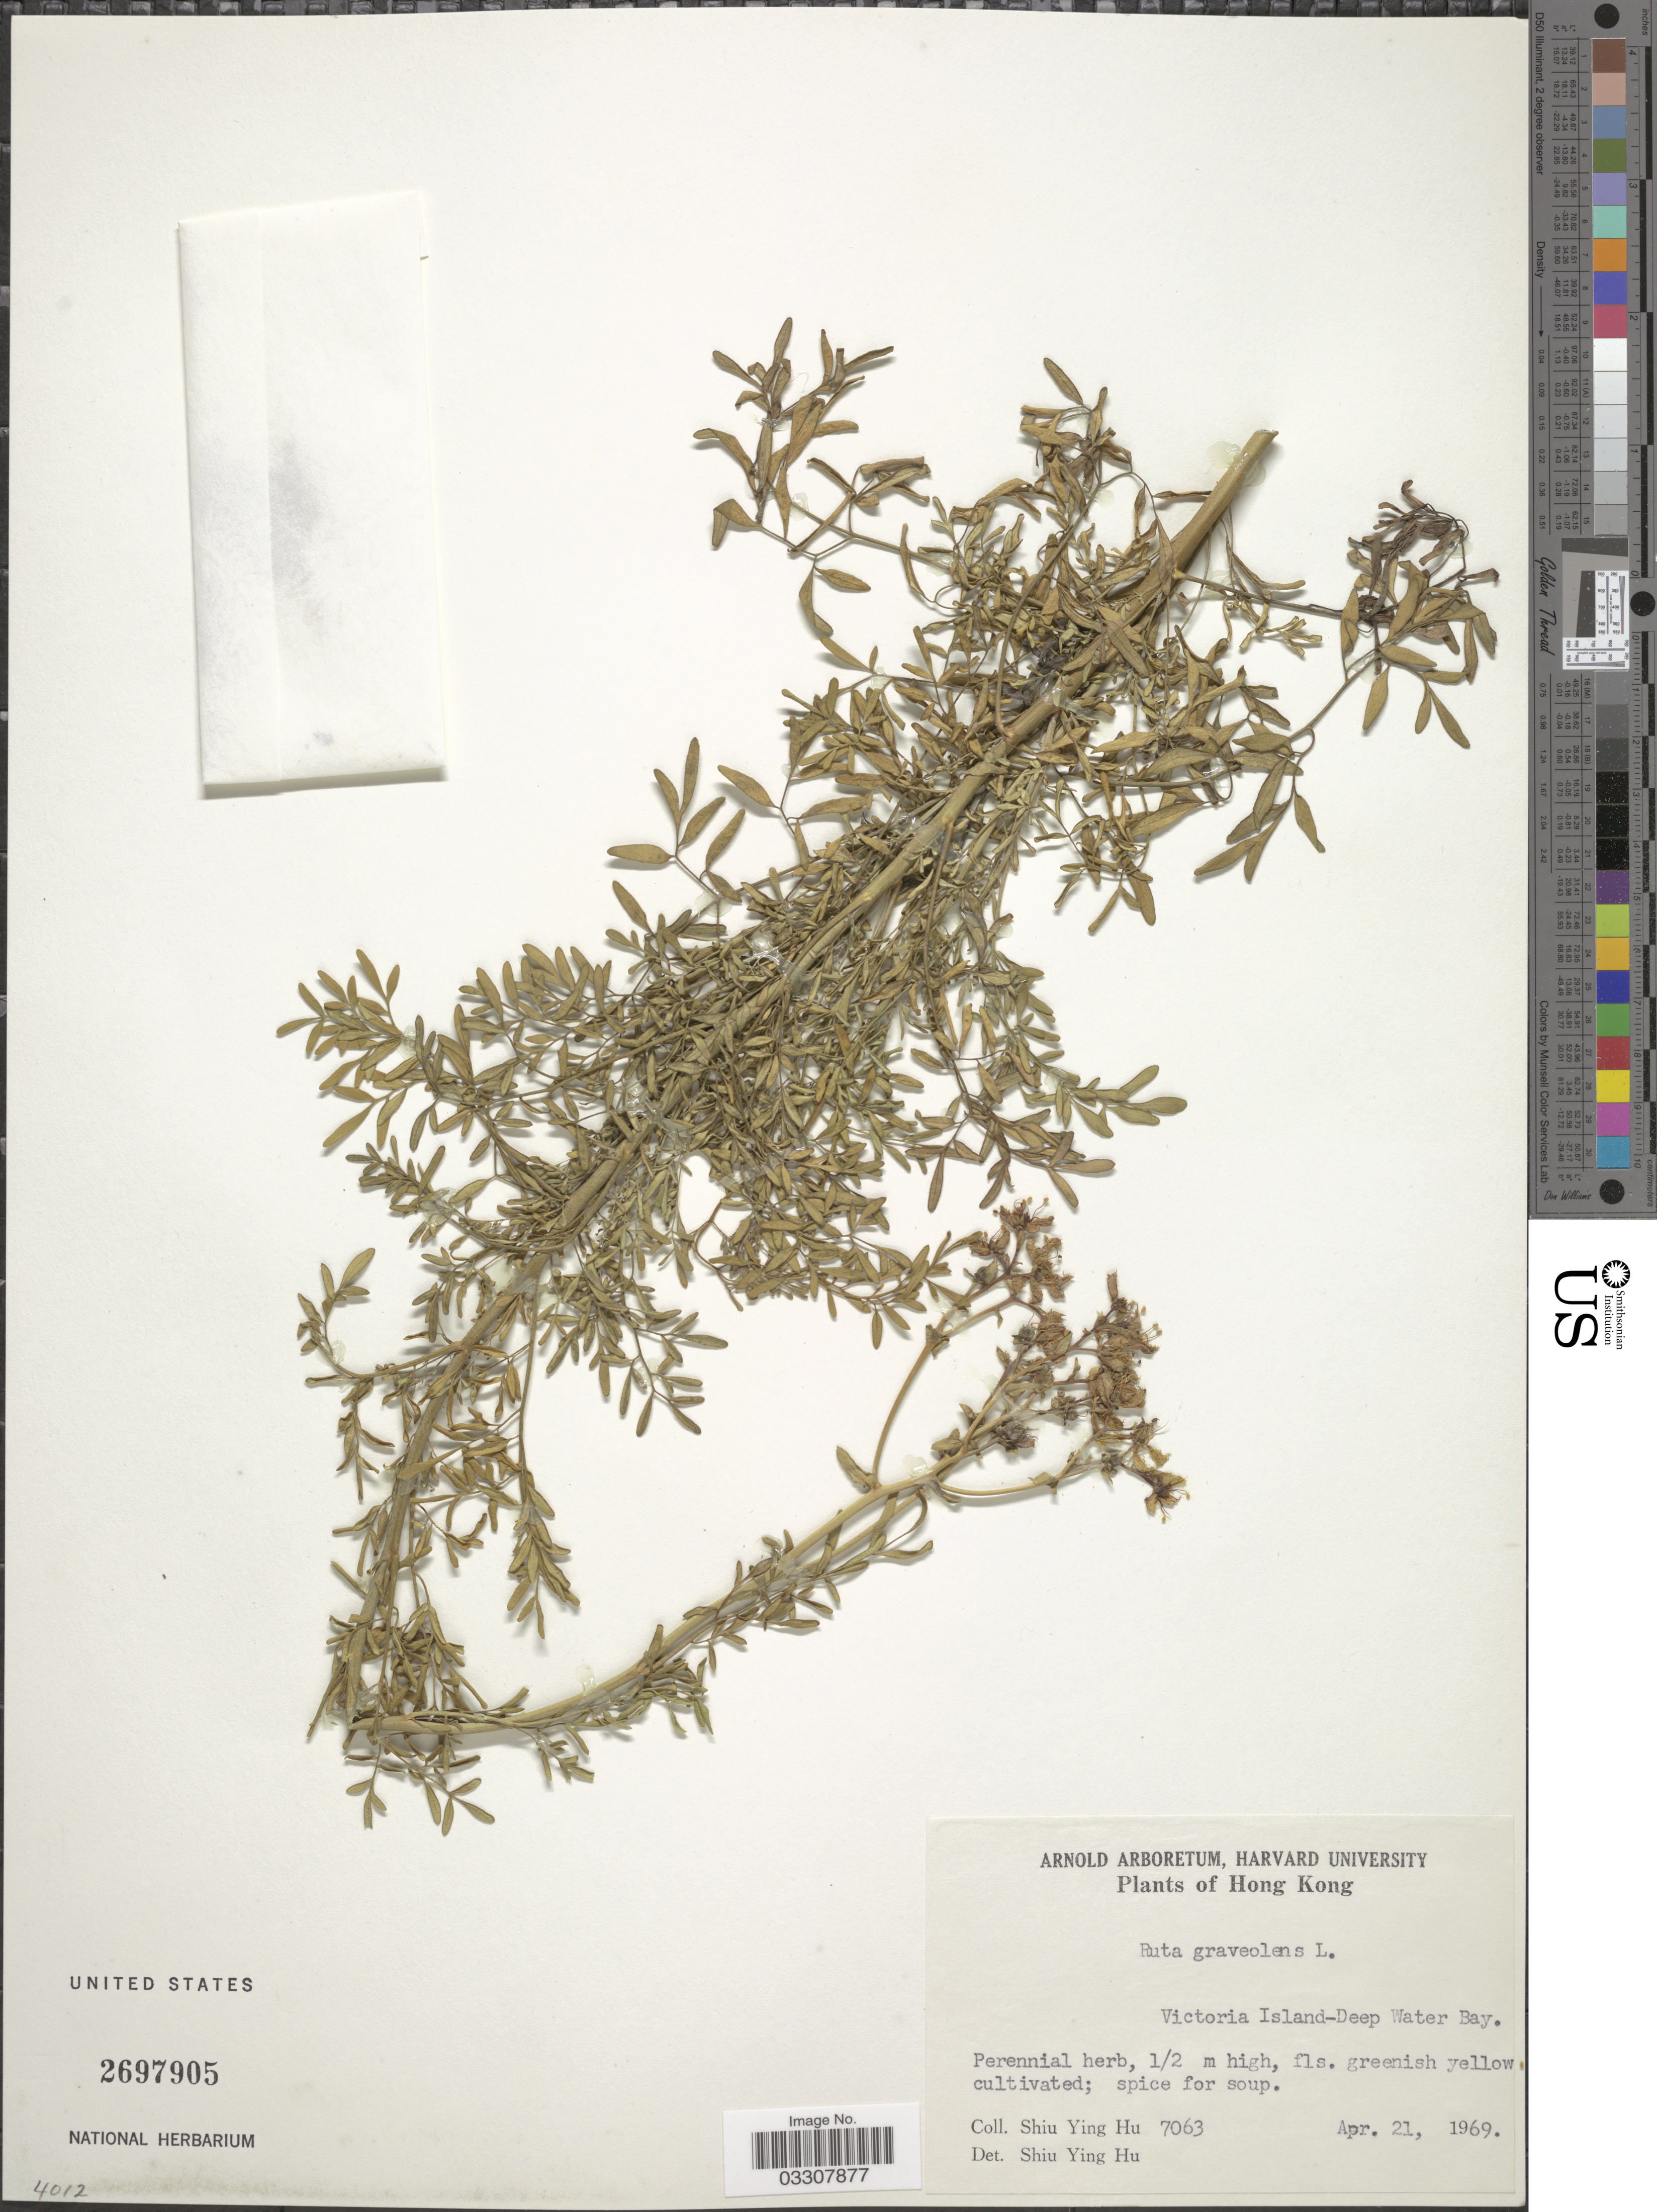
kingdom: Plantae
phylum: Tracheophyta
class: Magnoliopsida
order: Sapindales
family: Rutaceae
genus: Ruta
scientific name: Ruta chalepensis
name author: L.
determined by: Strong, Mark T., (BOT), Smithsonian Institution - National Museum of Natural History (UNITED STATES)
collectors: S. Y. Hu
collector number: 7063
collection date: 1969-04-21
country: China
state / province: Hong Kong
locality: Victoria Island-Deep Water Bay.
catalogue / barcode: US 2697905